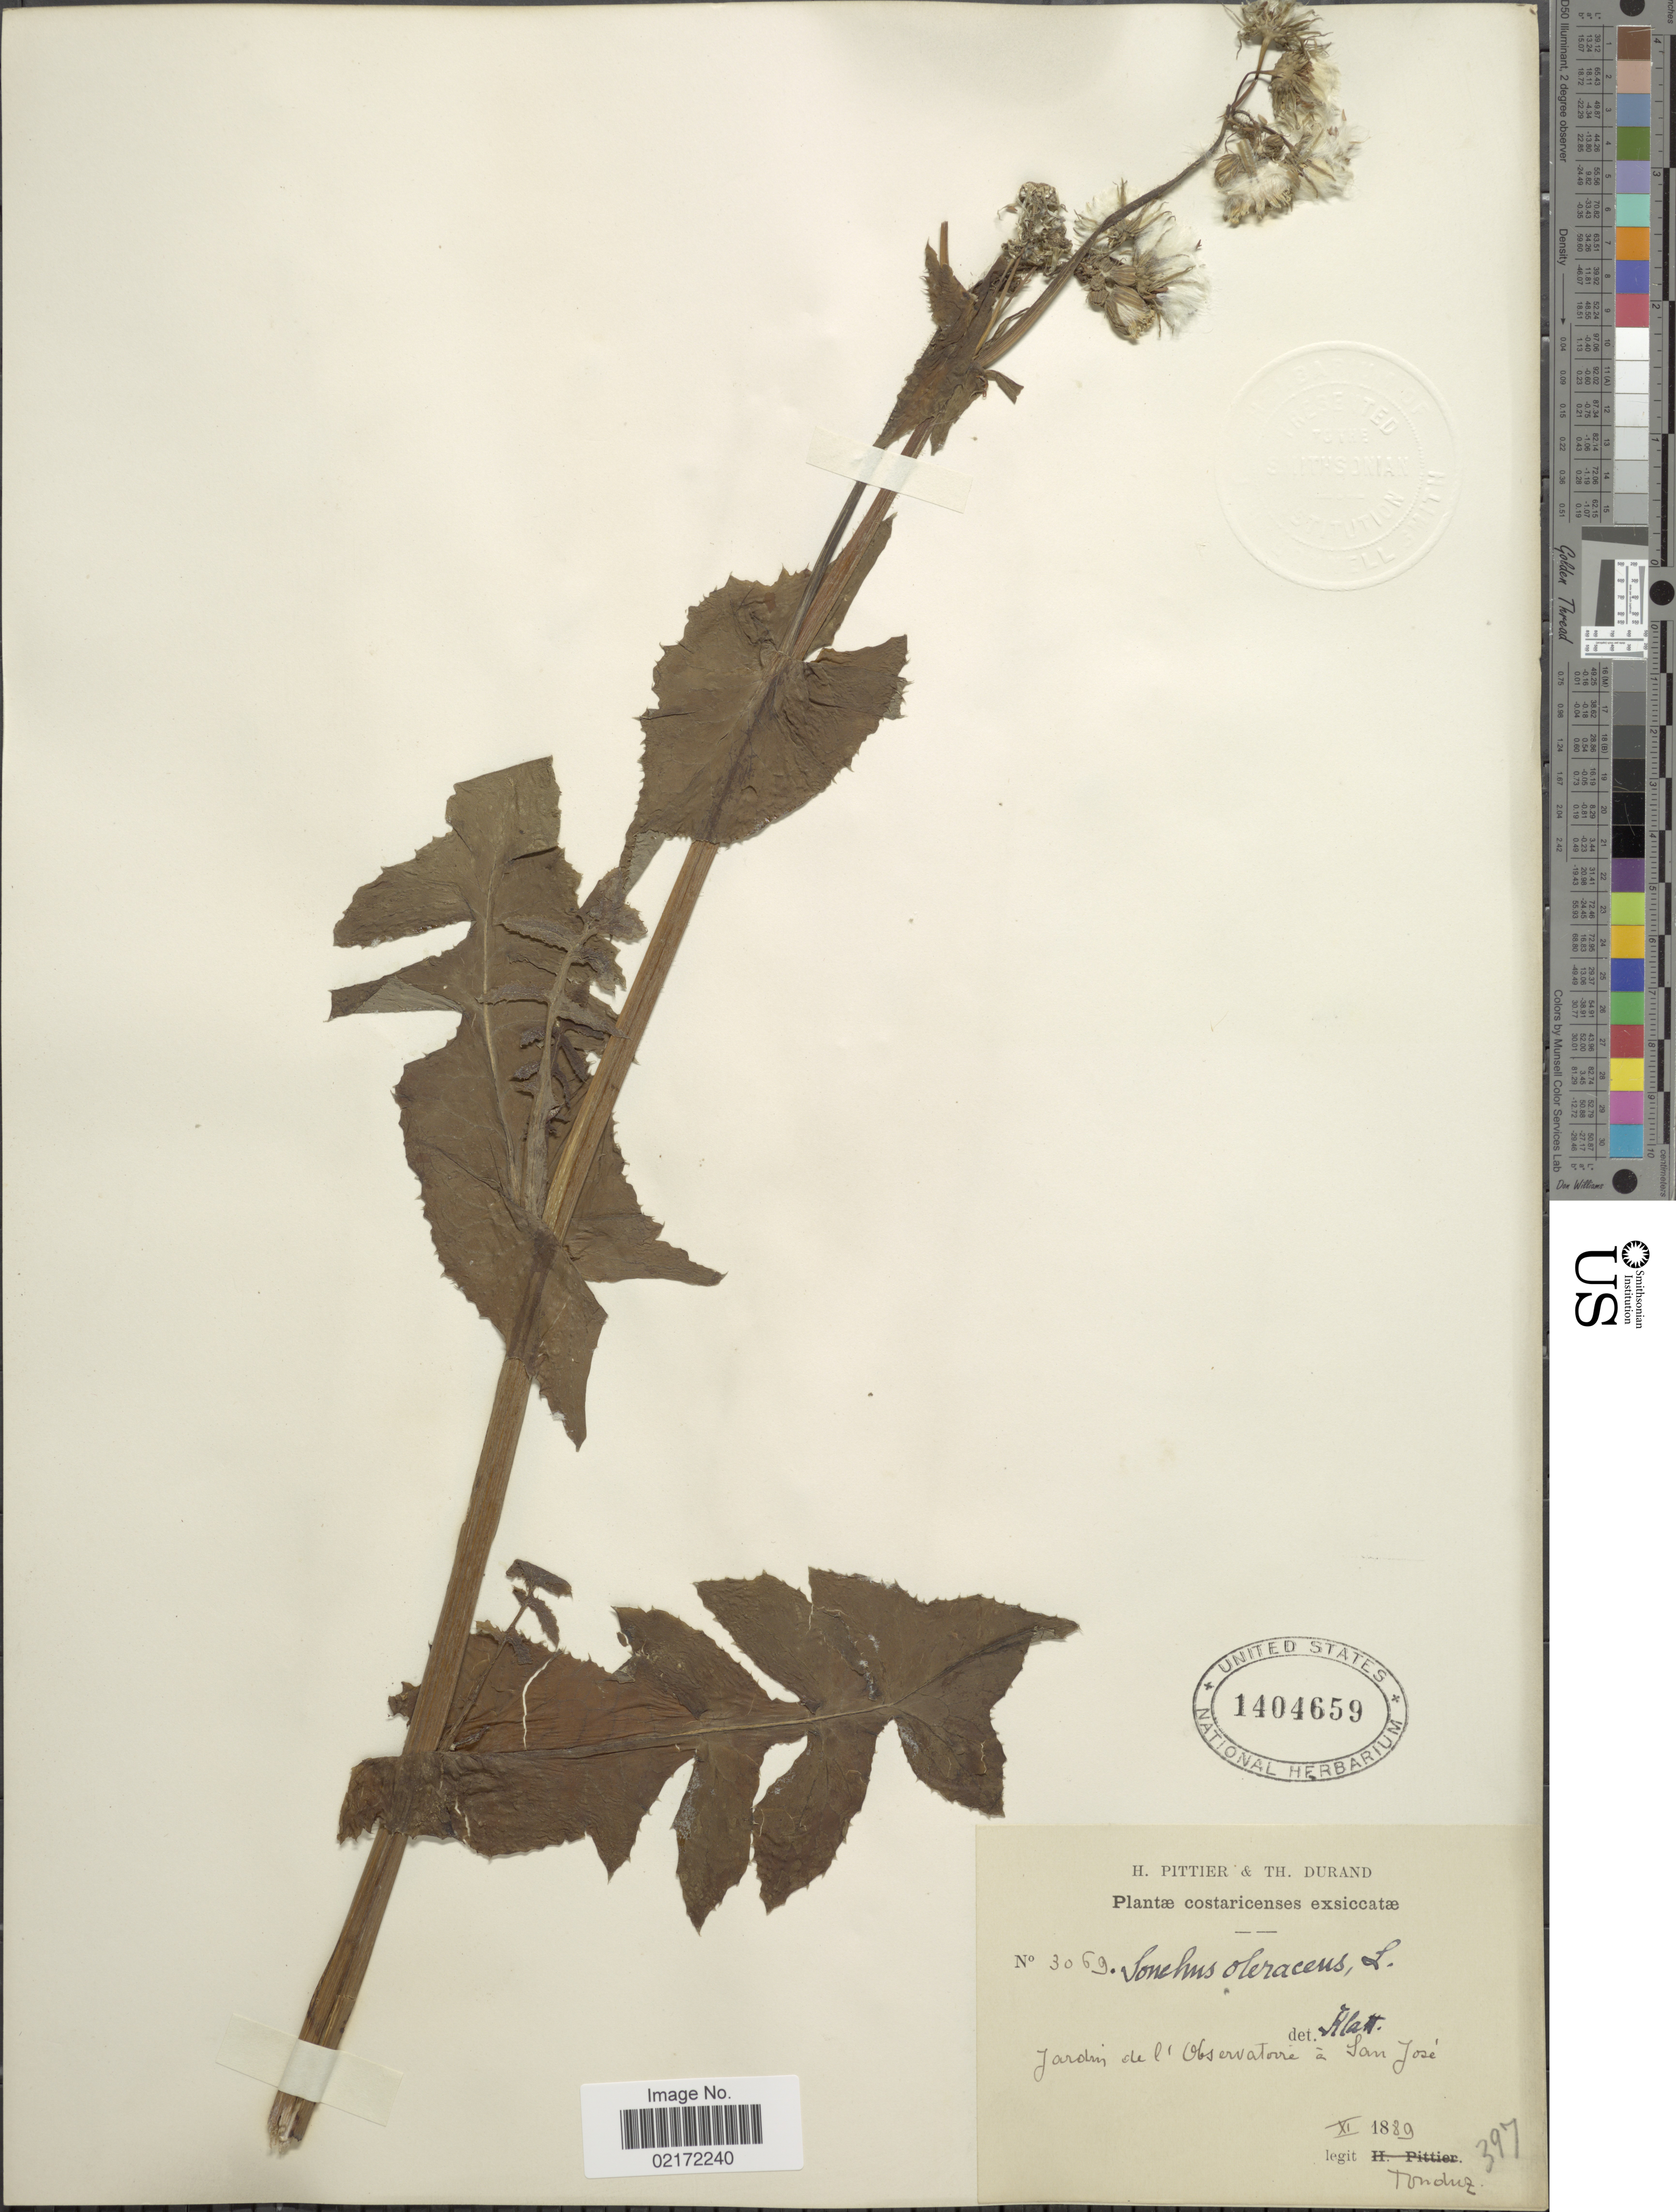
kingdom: Plantae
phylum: Tracheophyta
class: Magnoliopsida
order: Asterales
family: Asteraceae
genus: Sonchus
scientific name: Sonchus oleraceus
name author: L.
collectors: A. Tonduz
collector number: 3069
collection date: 1889-11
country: Costa Rica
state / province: San José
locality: Jardin de l'Observatoire à San José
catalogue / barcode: US 1404659